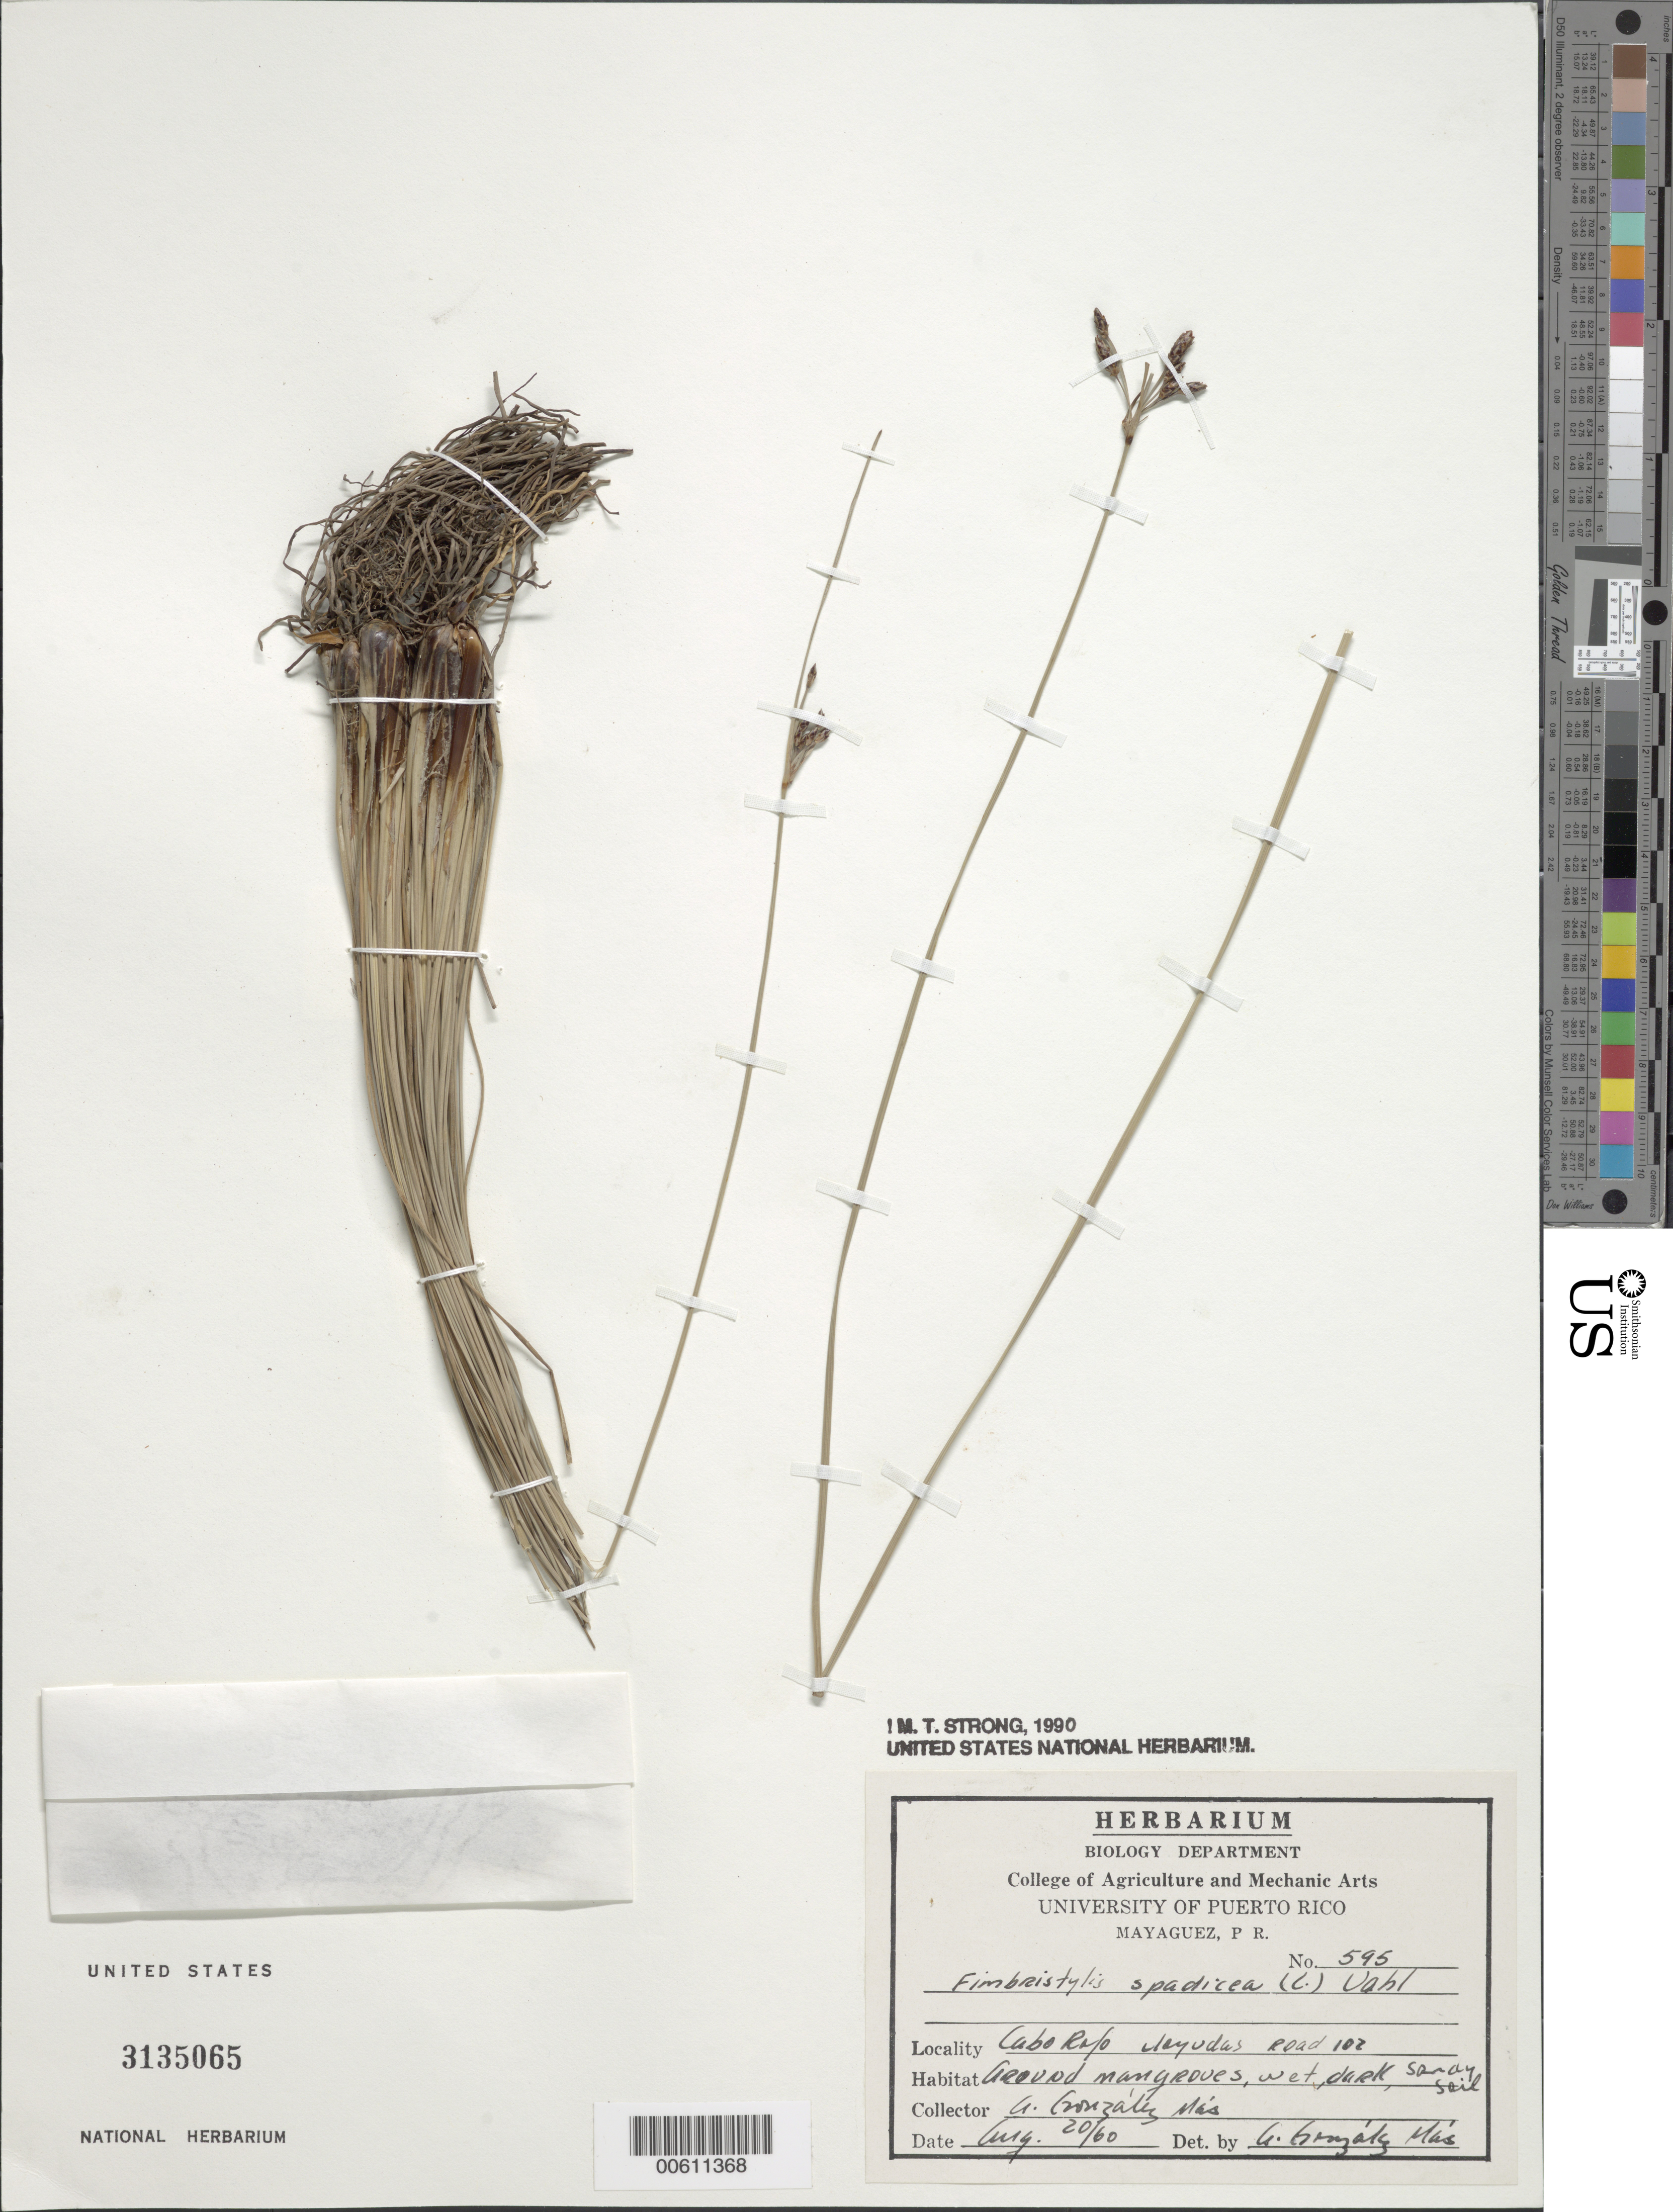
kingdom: Plantae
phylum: Tracheophyta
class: Liliopsida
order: Poales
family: Cyperaceae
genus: Fimbristylis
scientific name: Fimbristylis spadicea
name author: (L.) Vahl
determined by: Strong, M. T., (US), Smithsonian Institution - National Museum of Natural History (UNITED STATES)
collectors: A. González Más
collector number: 595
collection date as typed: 20 Aug 1960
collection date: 1960-08-20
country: Puerto Rico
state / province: Cabo Rojo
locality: Cabo Rojo: Joyudas road 102.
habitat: Around mangroves.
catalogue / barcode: US 3135065